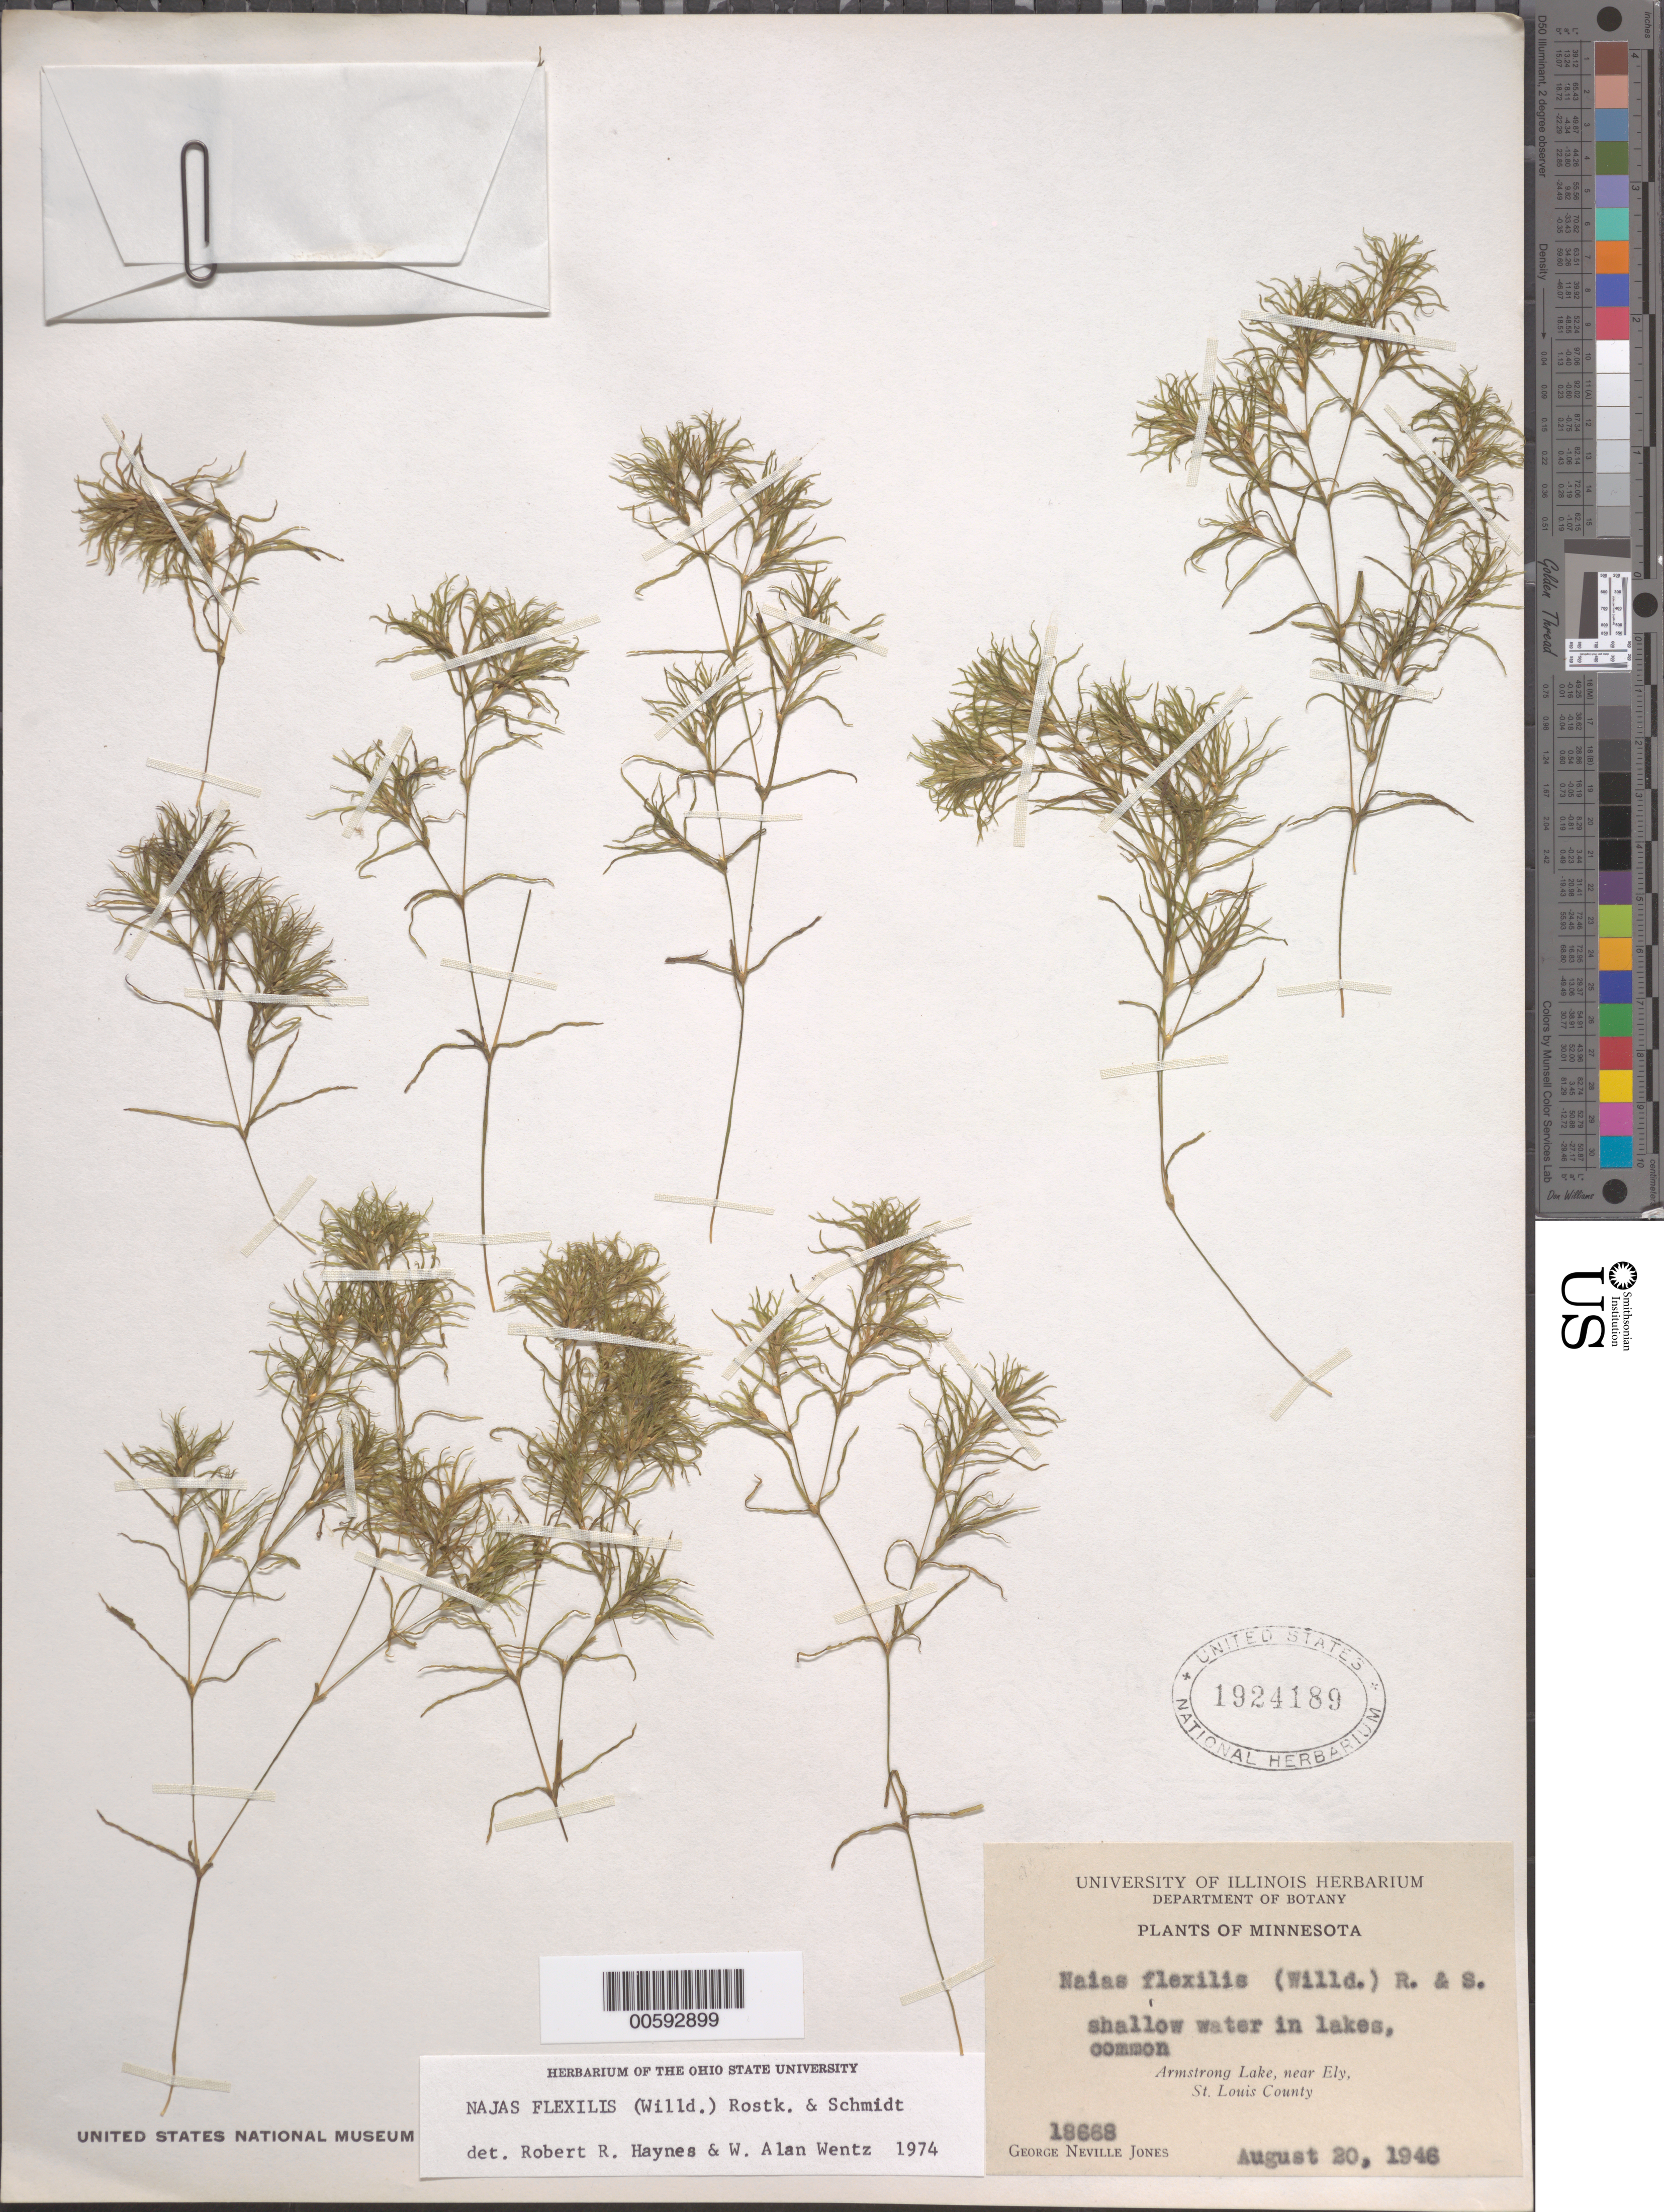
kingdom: Plantae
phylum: Tracheophyta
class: Liliopsida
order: Alismatales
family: Hydrocharitaceae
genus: Najas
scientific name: Najas flexilis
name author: (Willd.) Rostk. & Schmidt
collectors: G. N. Jones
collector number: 18668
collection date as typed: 20 Aug 1946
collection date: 1946-08-20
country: United States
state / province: Minnesota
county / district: Saint Louis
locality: Armstrong Lake, near Ely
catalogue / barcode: US 1924189